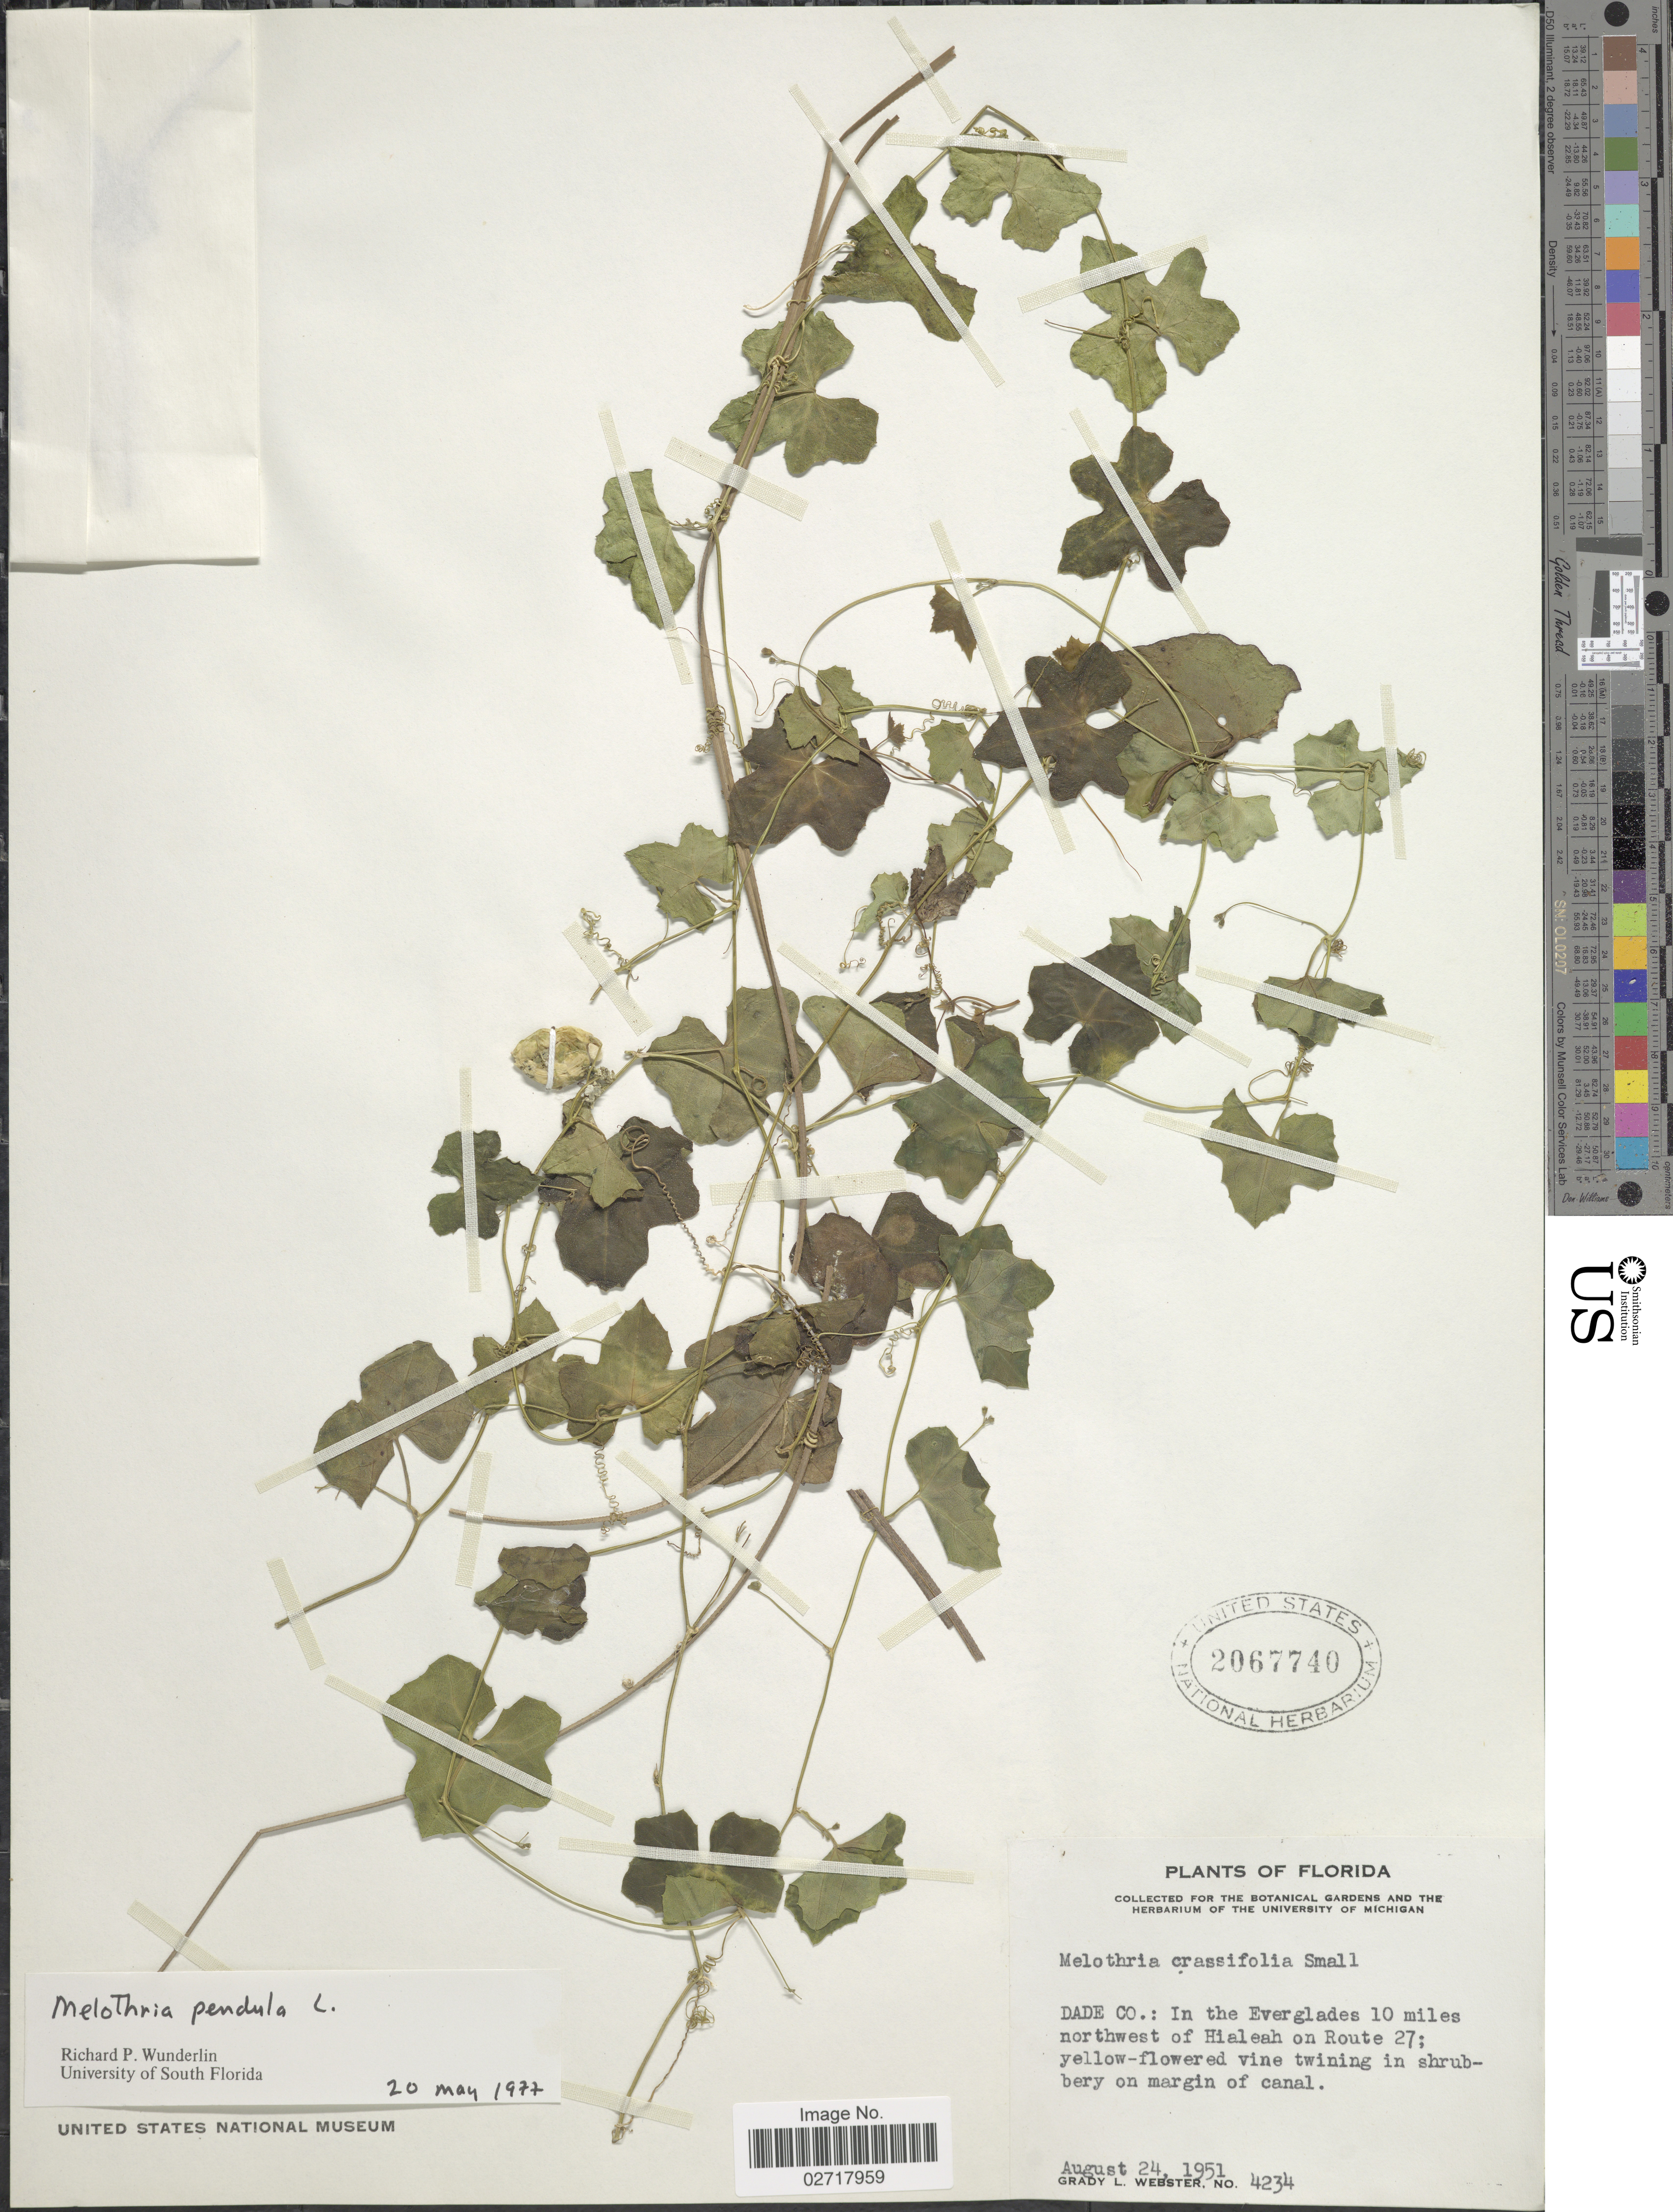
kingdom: Plantae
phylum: Tracheophyta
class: Magnoliopsida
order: Cucurbitales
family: Cucurbitaceae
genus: Melothria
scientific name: Melothria pendula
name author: L.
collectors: G. L. Webster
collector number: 4234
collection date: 1951-08-24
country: United States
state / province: Florida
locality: Dade Co.: In the Everglades 10 miles northwest of Hialah on Route 27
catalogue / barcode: US 2067740